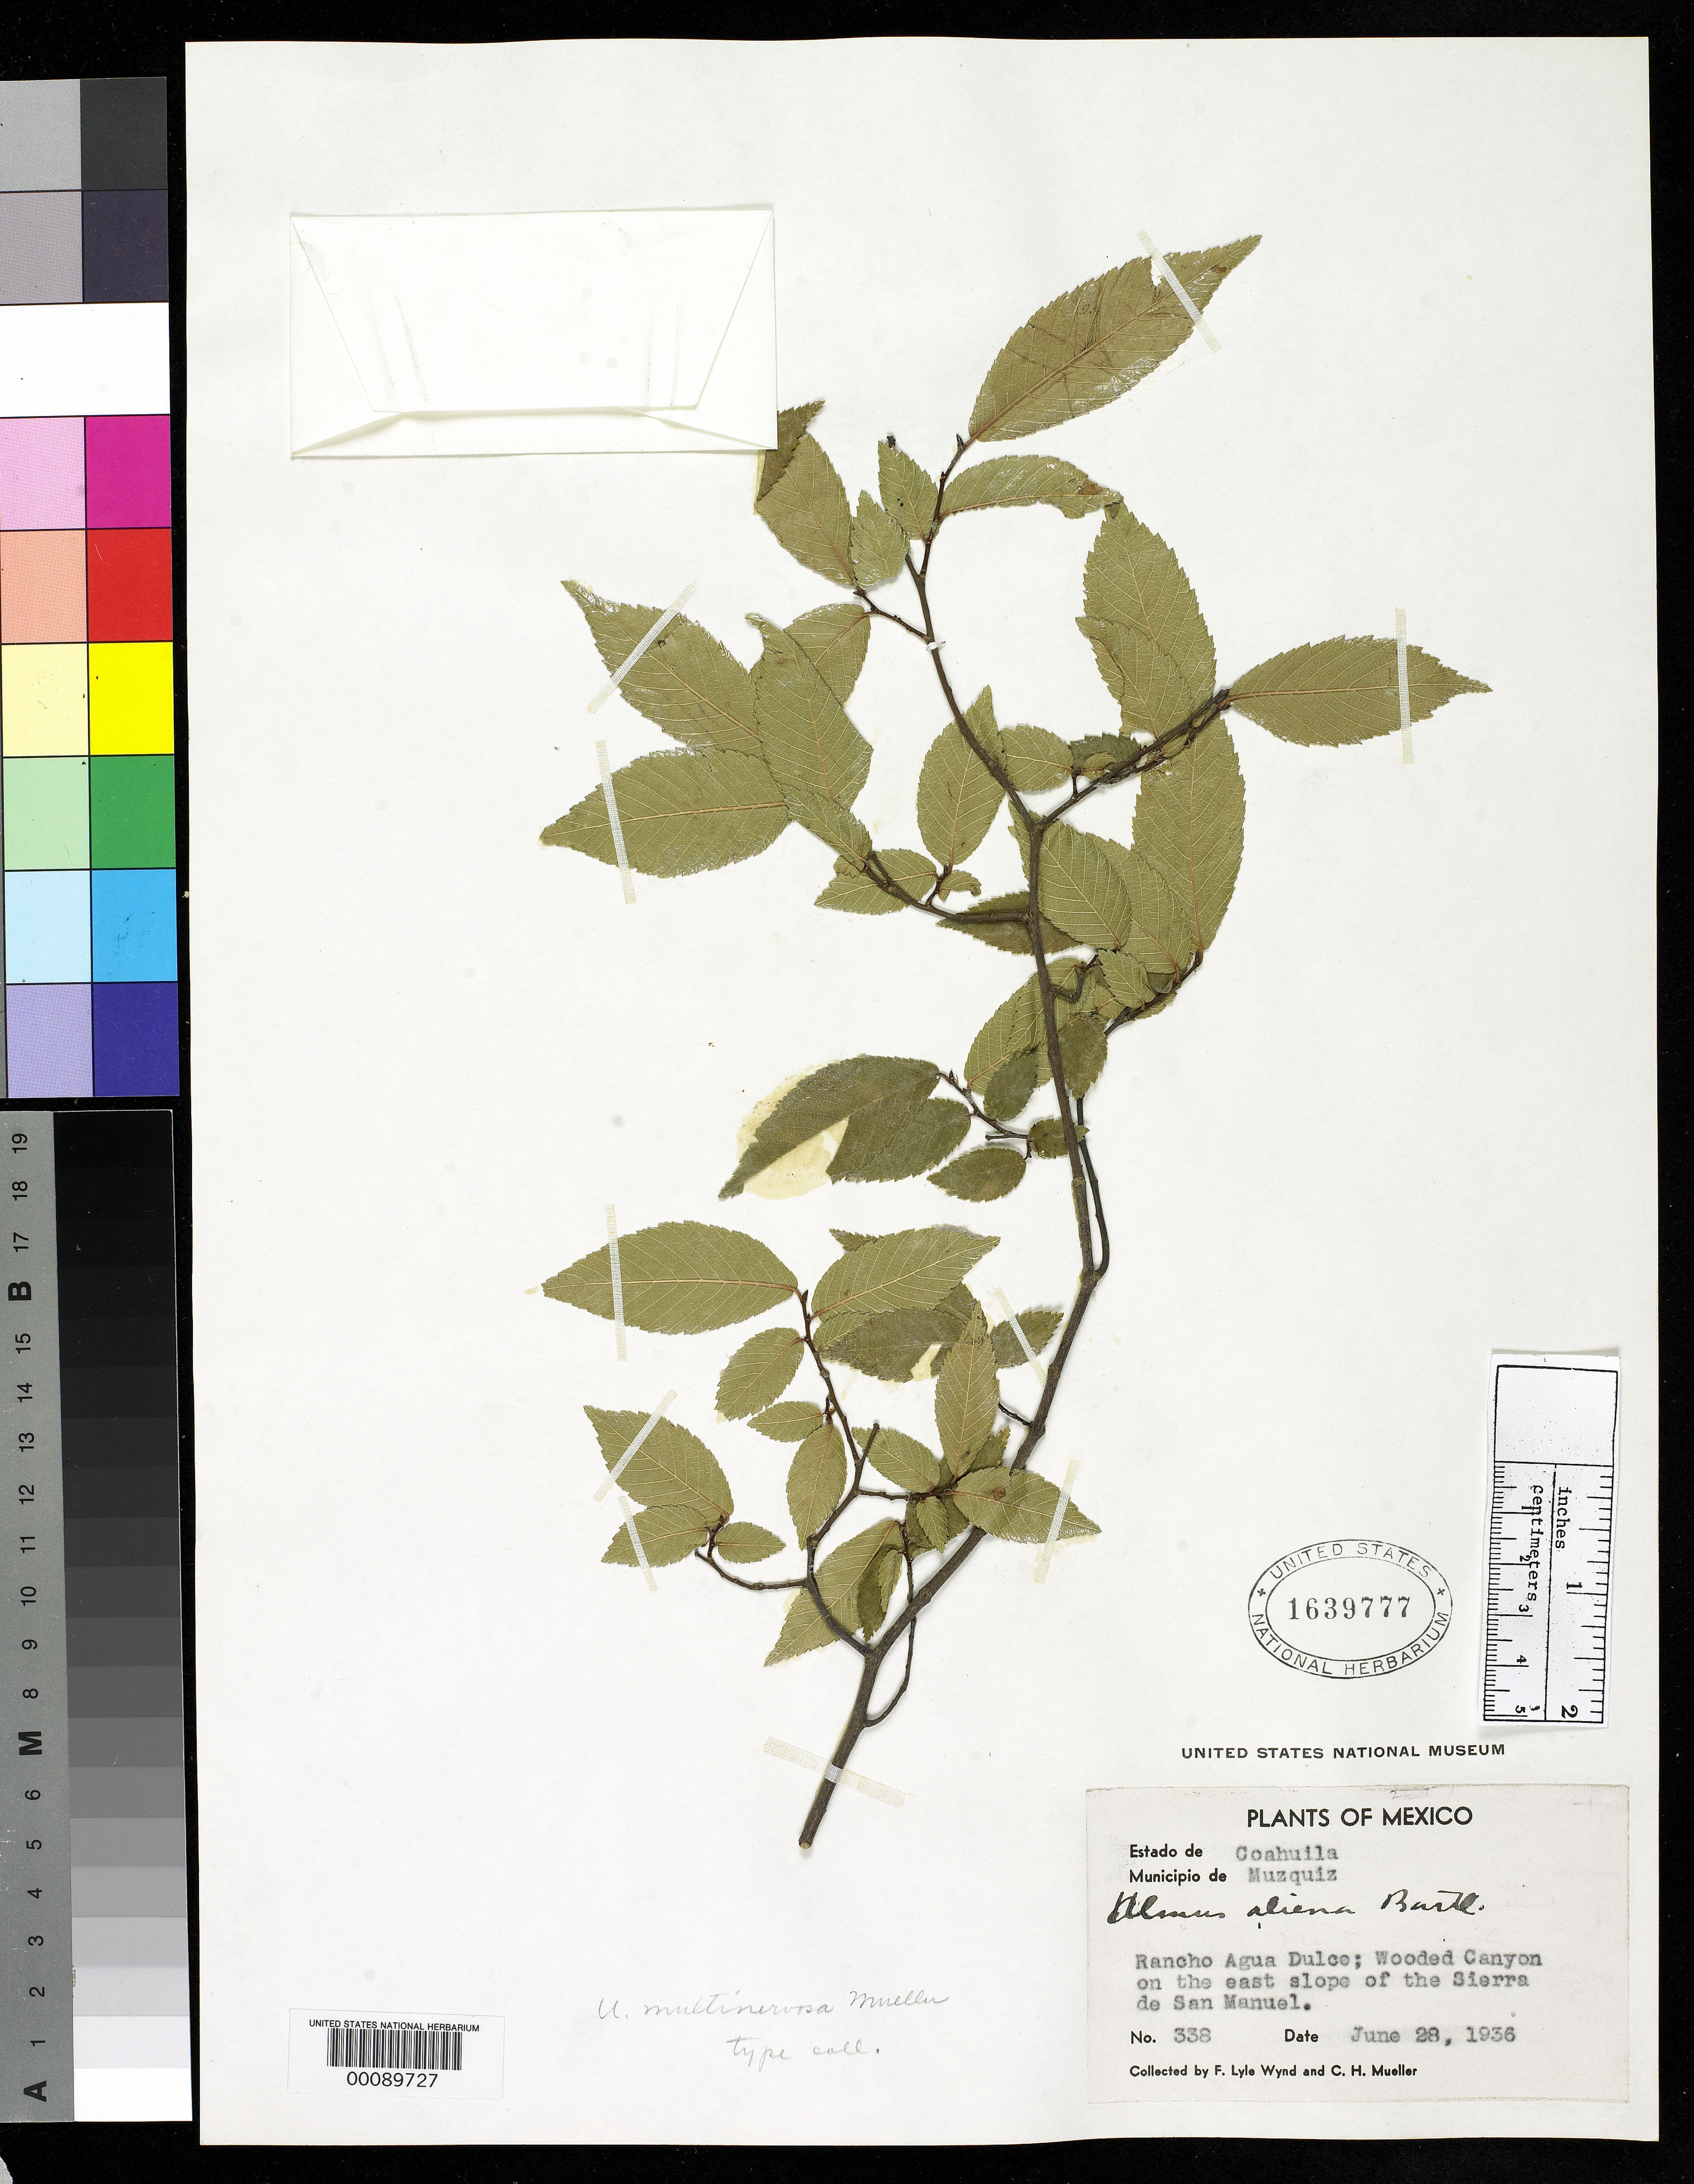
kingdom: Plantae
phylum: Tracheophyta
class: Magnoliopsida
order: Rosales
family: Ulmaceae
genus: Ulmus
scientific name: Ulmus multinervosa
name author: C.H. Mull.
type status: Isotype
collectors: F. L. Wynd & C. H. Muller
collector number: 338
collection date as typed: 28 Jun 1936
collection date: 1936-06-28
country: Mexico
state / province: Coahuila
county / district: Musquiz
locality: Rancho Agua Dulce, canyon on E slope of Sierra de San Manuel.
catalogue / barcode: US 1639777